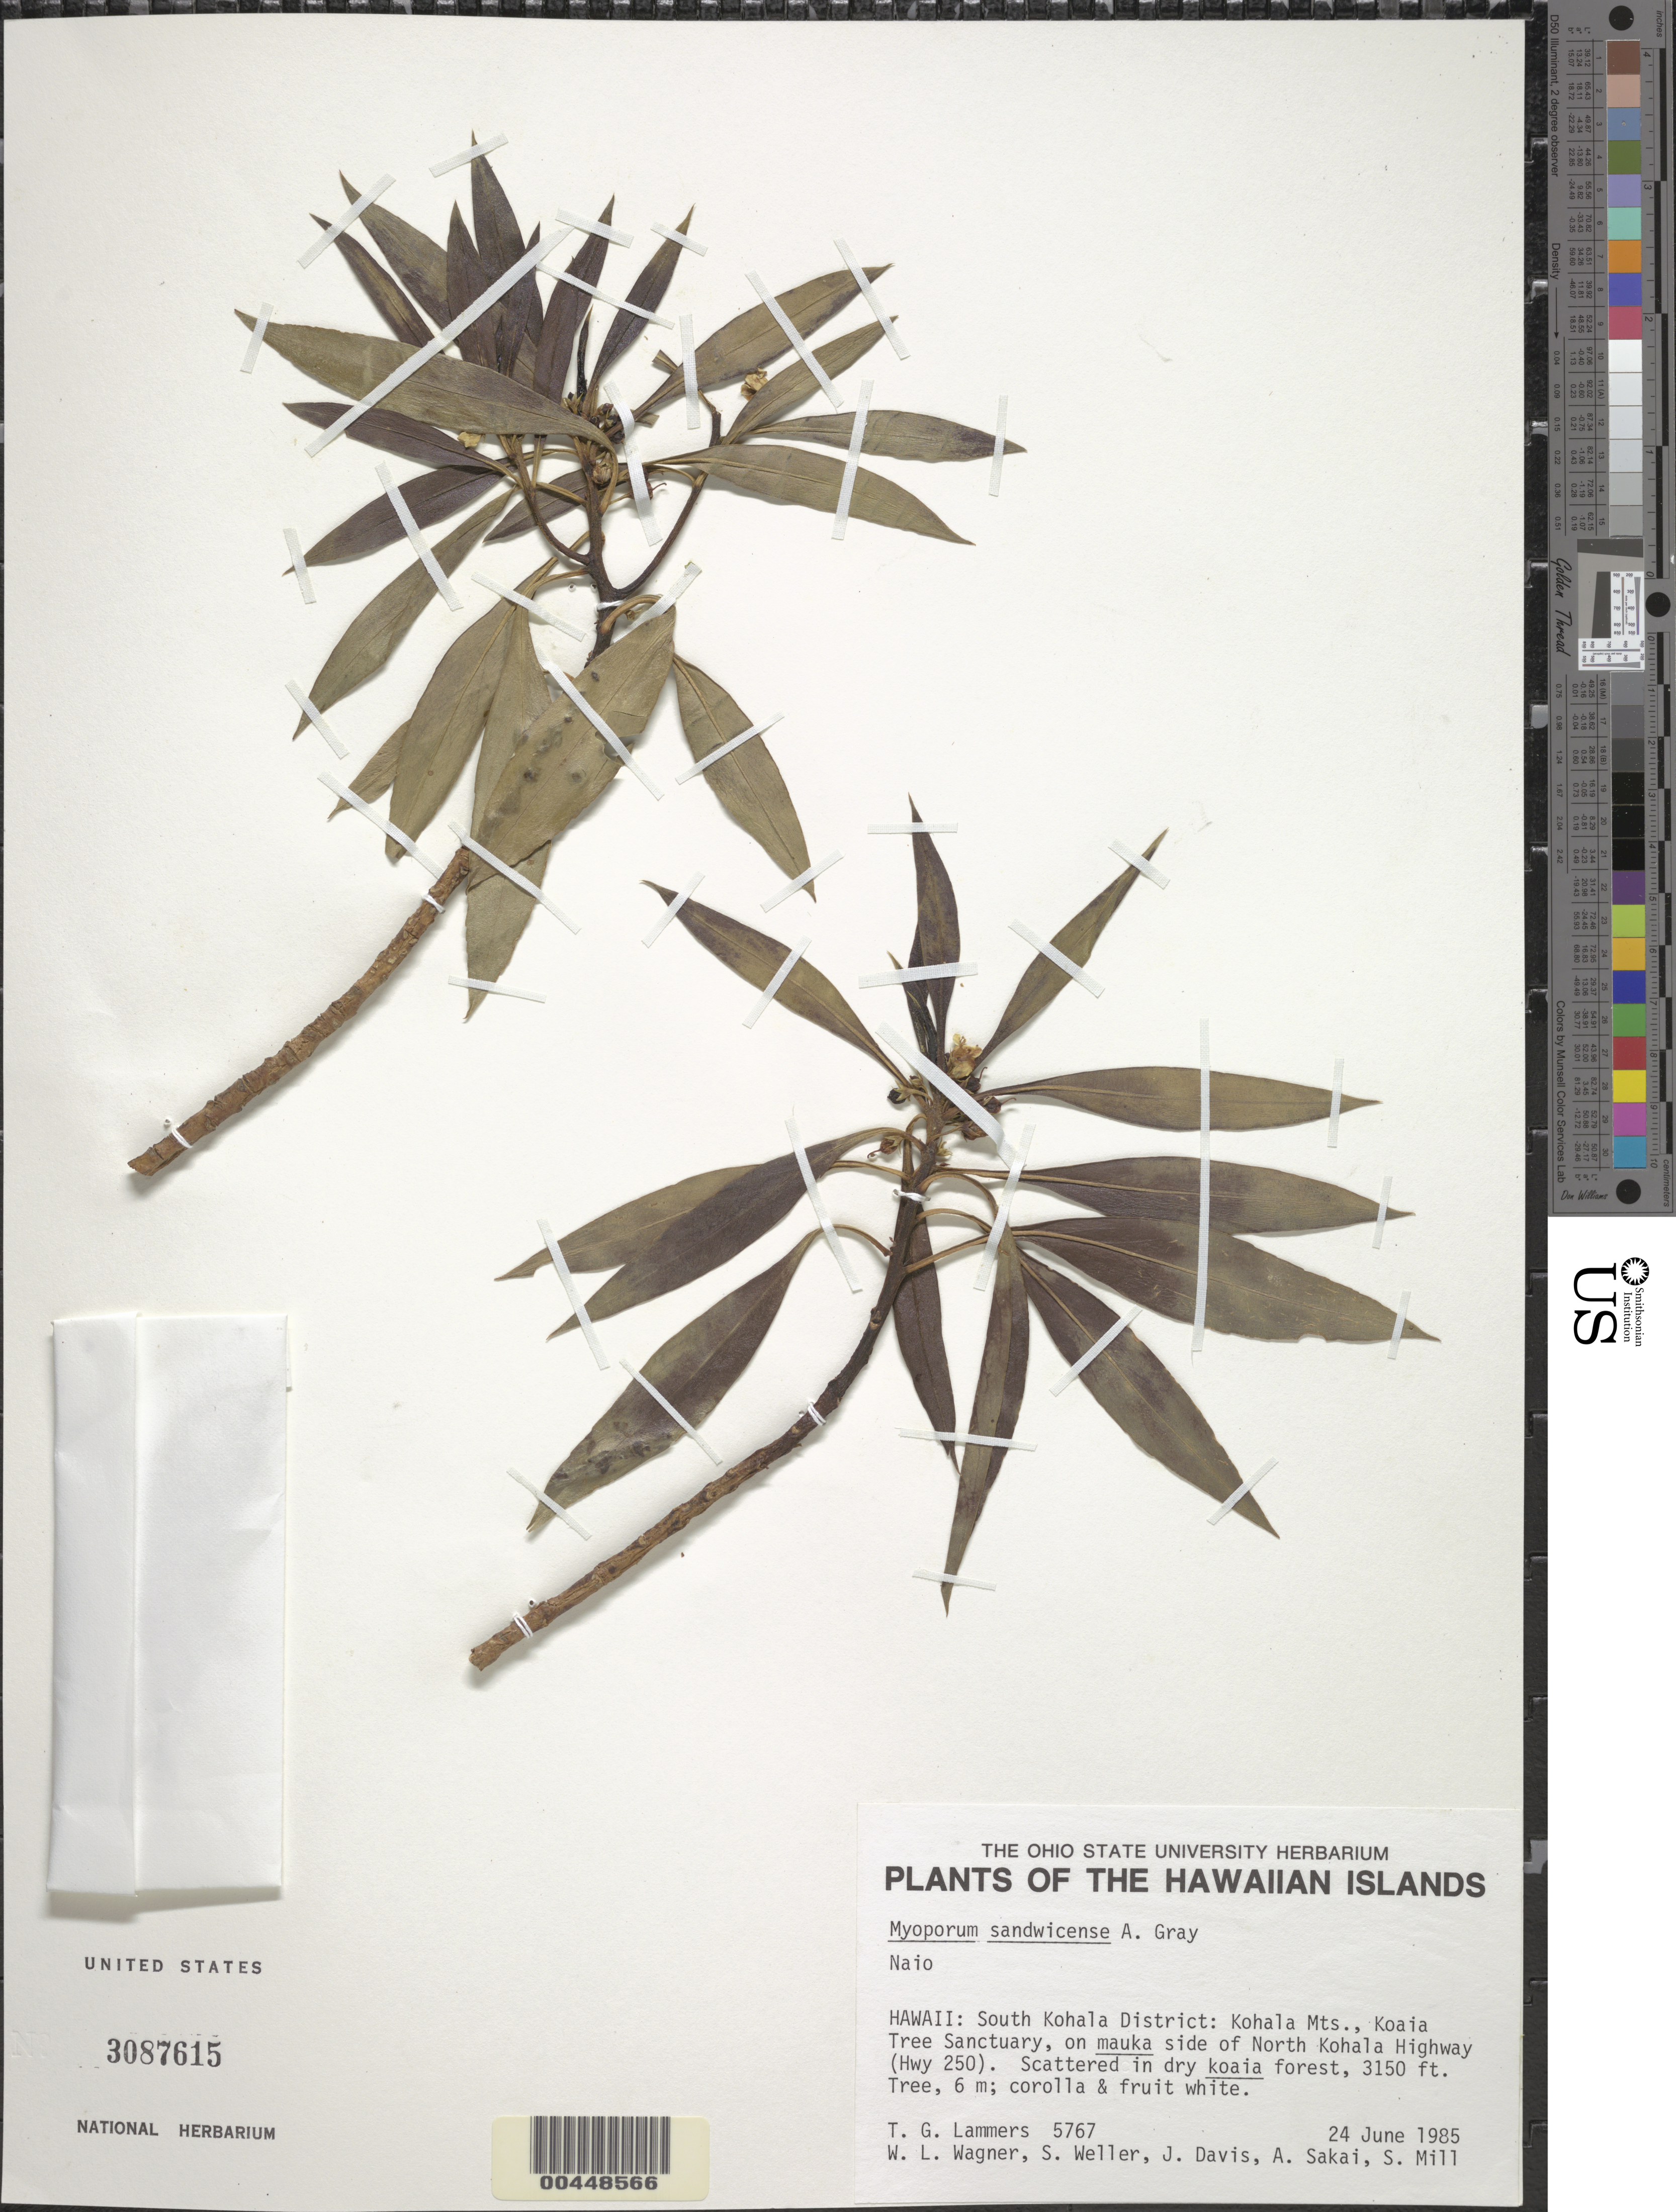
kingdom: Plantae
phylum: Tracheophyta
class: Magnoliopsida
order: Lamiales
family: Scrophulariaceae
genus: Myoporum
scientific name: Myoporum sandwicense subsp. sandwicense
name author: A. Gray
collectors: T. G. Lammers, W. L. Wagner, S. G. Weller & J. Davis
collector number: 5767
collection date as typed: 24 Jun 1985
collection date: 1985-06-24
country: United States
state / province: Hawaii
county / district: Hawaii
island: Hawaii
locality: S Kohala Dist, Kohala Mts, Koaia Tree Sanctuary, on mauka side of N Kohala Hwy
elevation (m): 960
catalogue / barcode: US 3087615